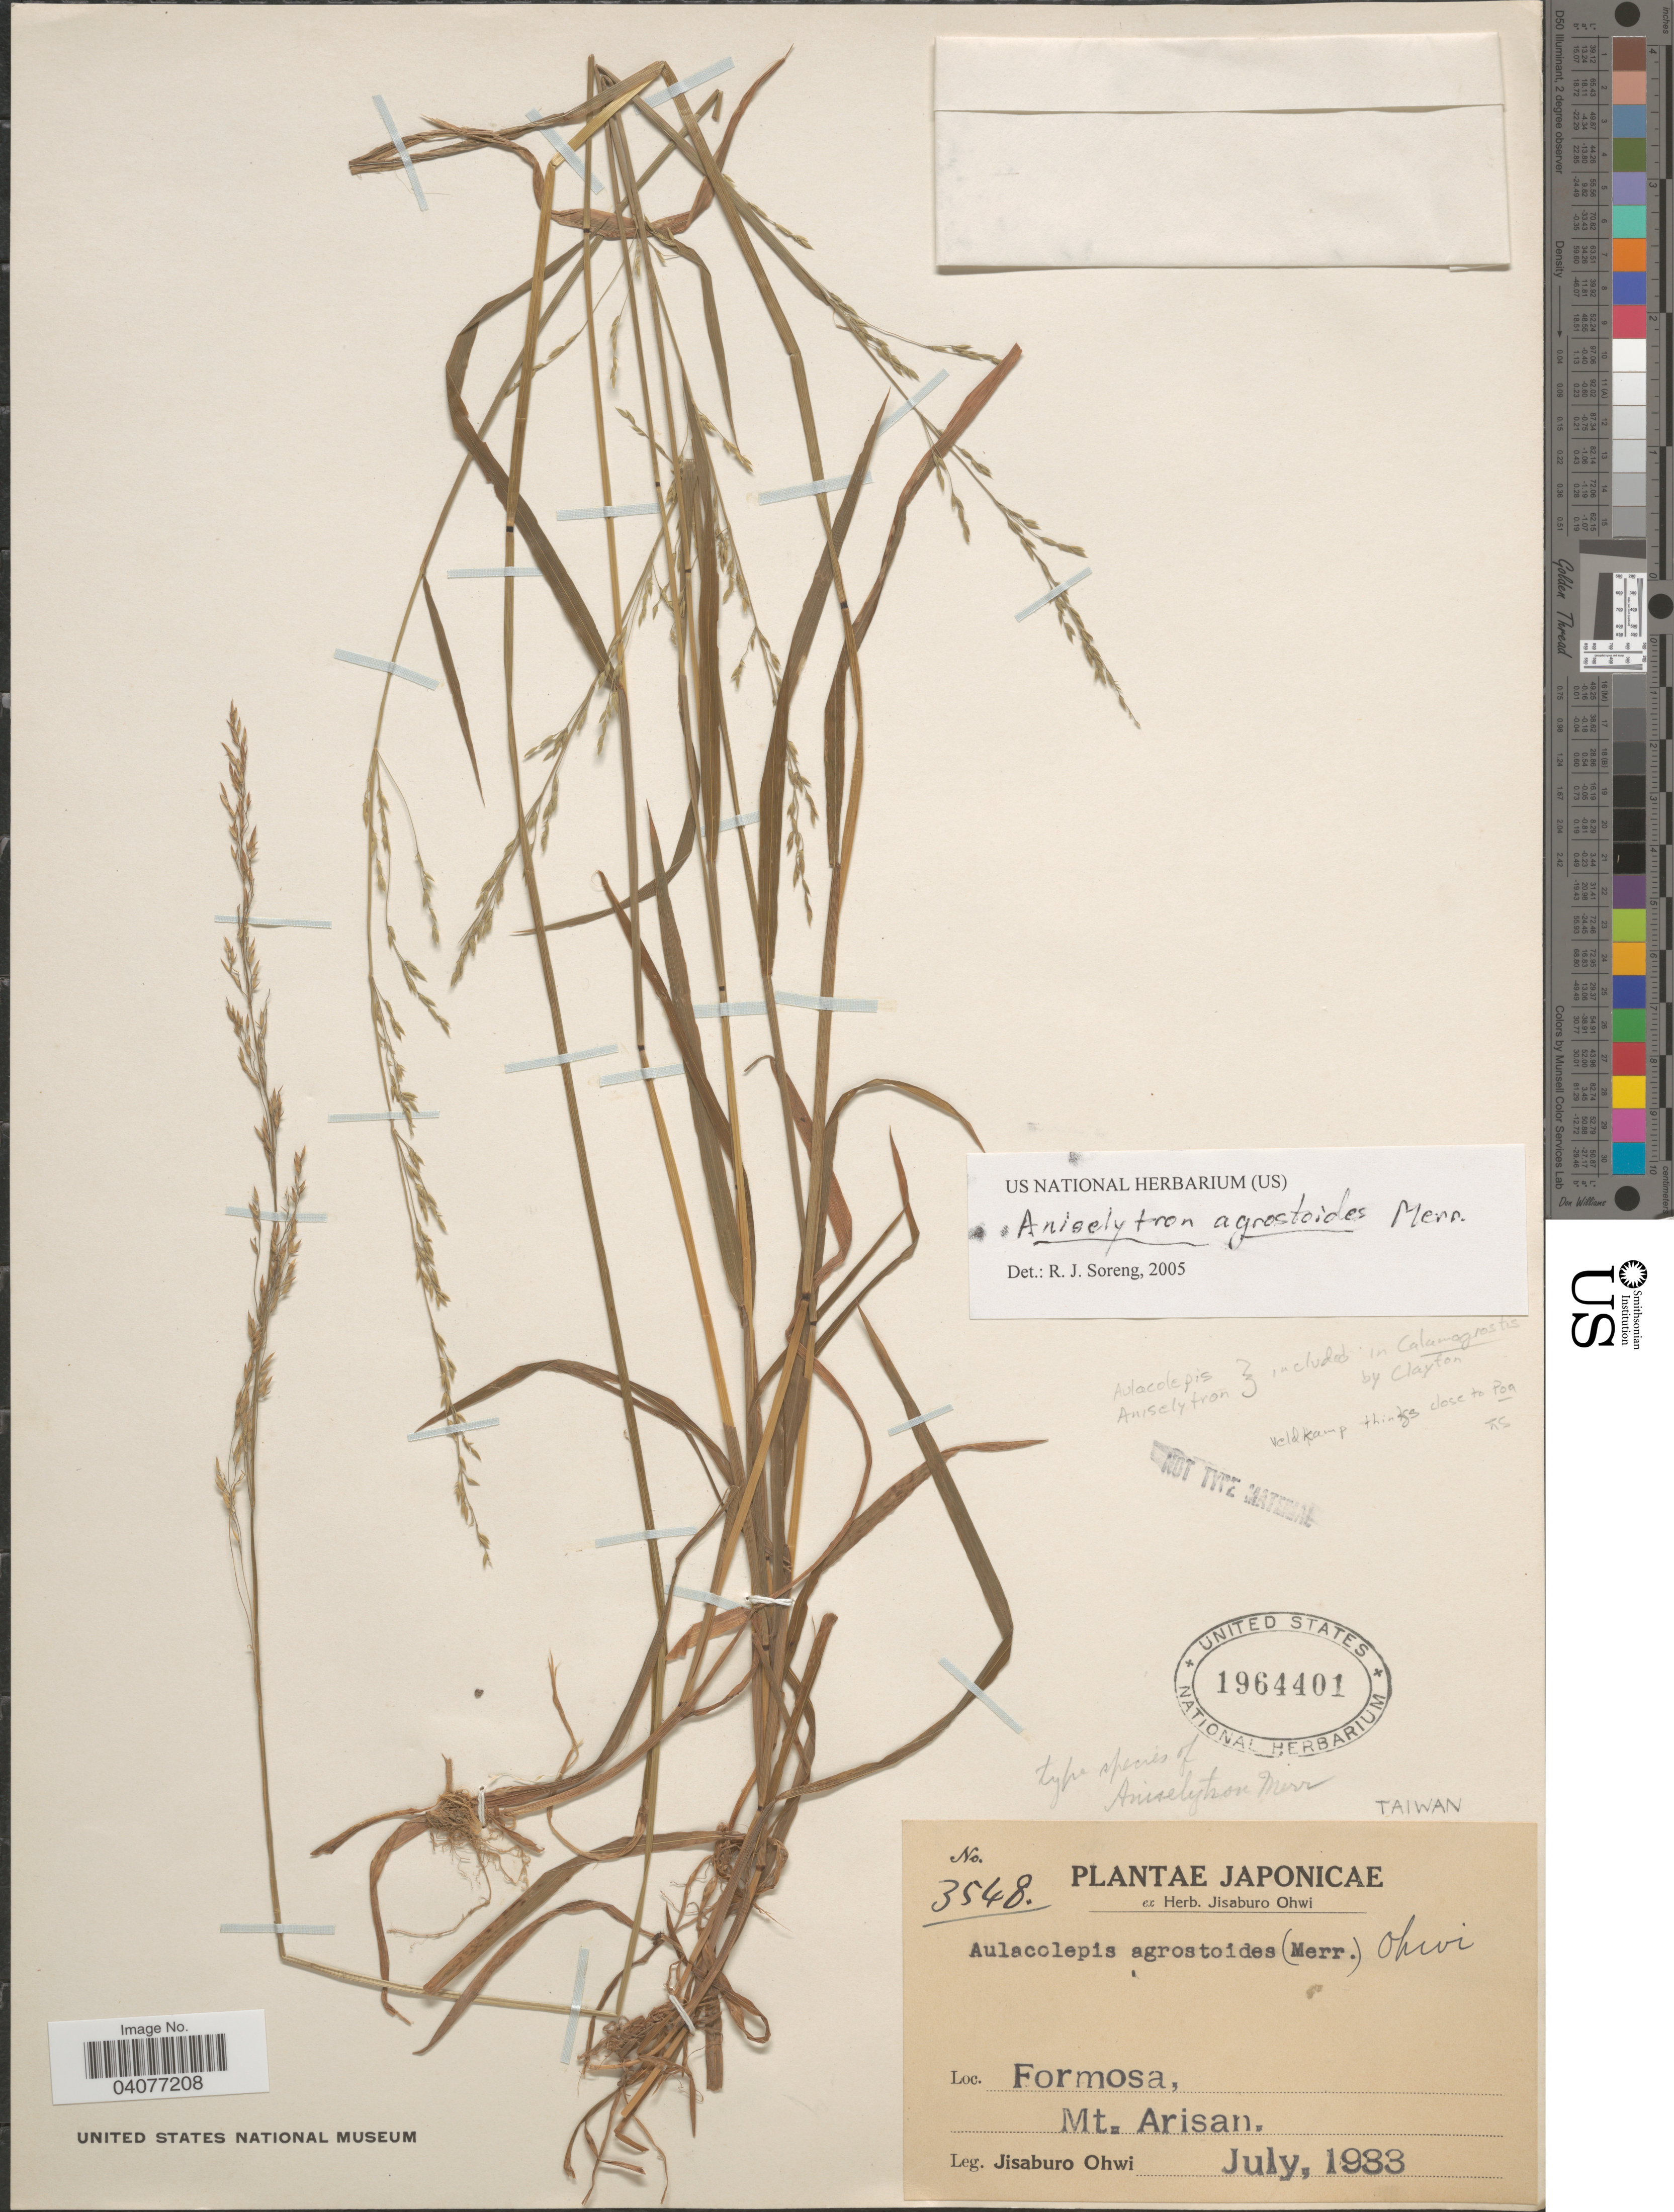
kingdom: Plantae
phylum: Tracheophyta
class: Liliopsida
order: Poales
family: Poaceae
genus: Aniselytron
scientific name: Aniselytron agrostoides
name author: Merr.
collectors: J. Ohwi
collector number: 3548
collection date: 1933-07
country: Taiwan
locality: Formosa, Mt. Arisan.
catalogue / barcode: US 1964401